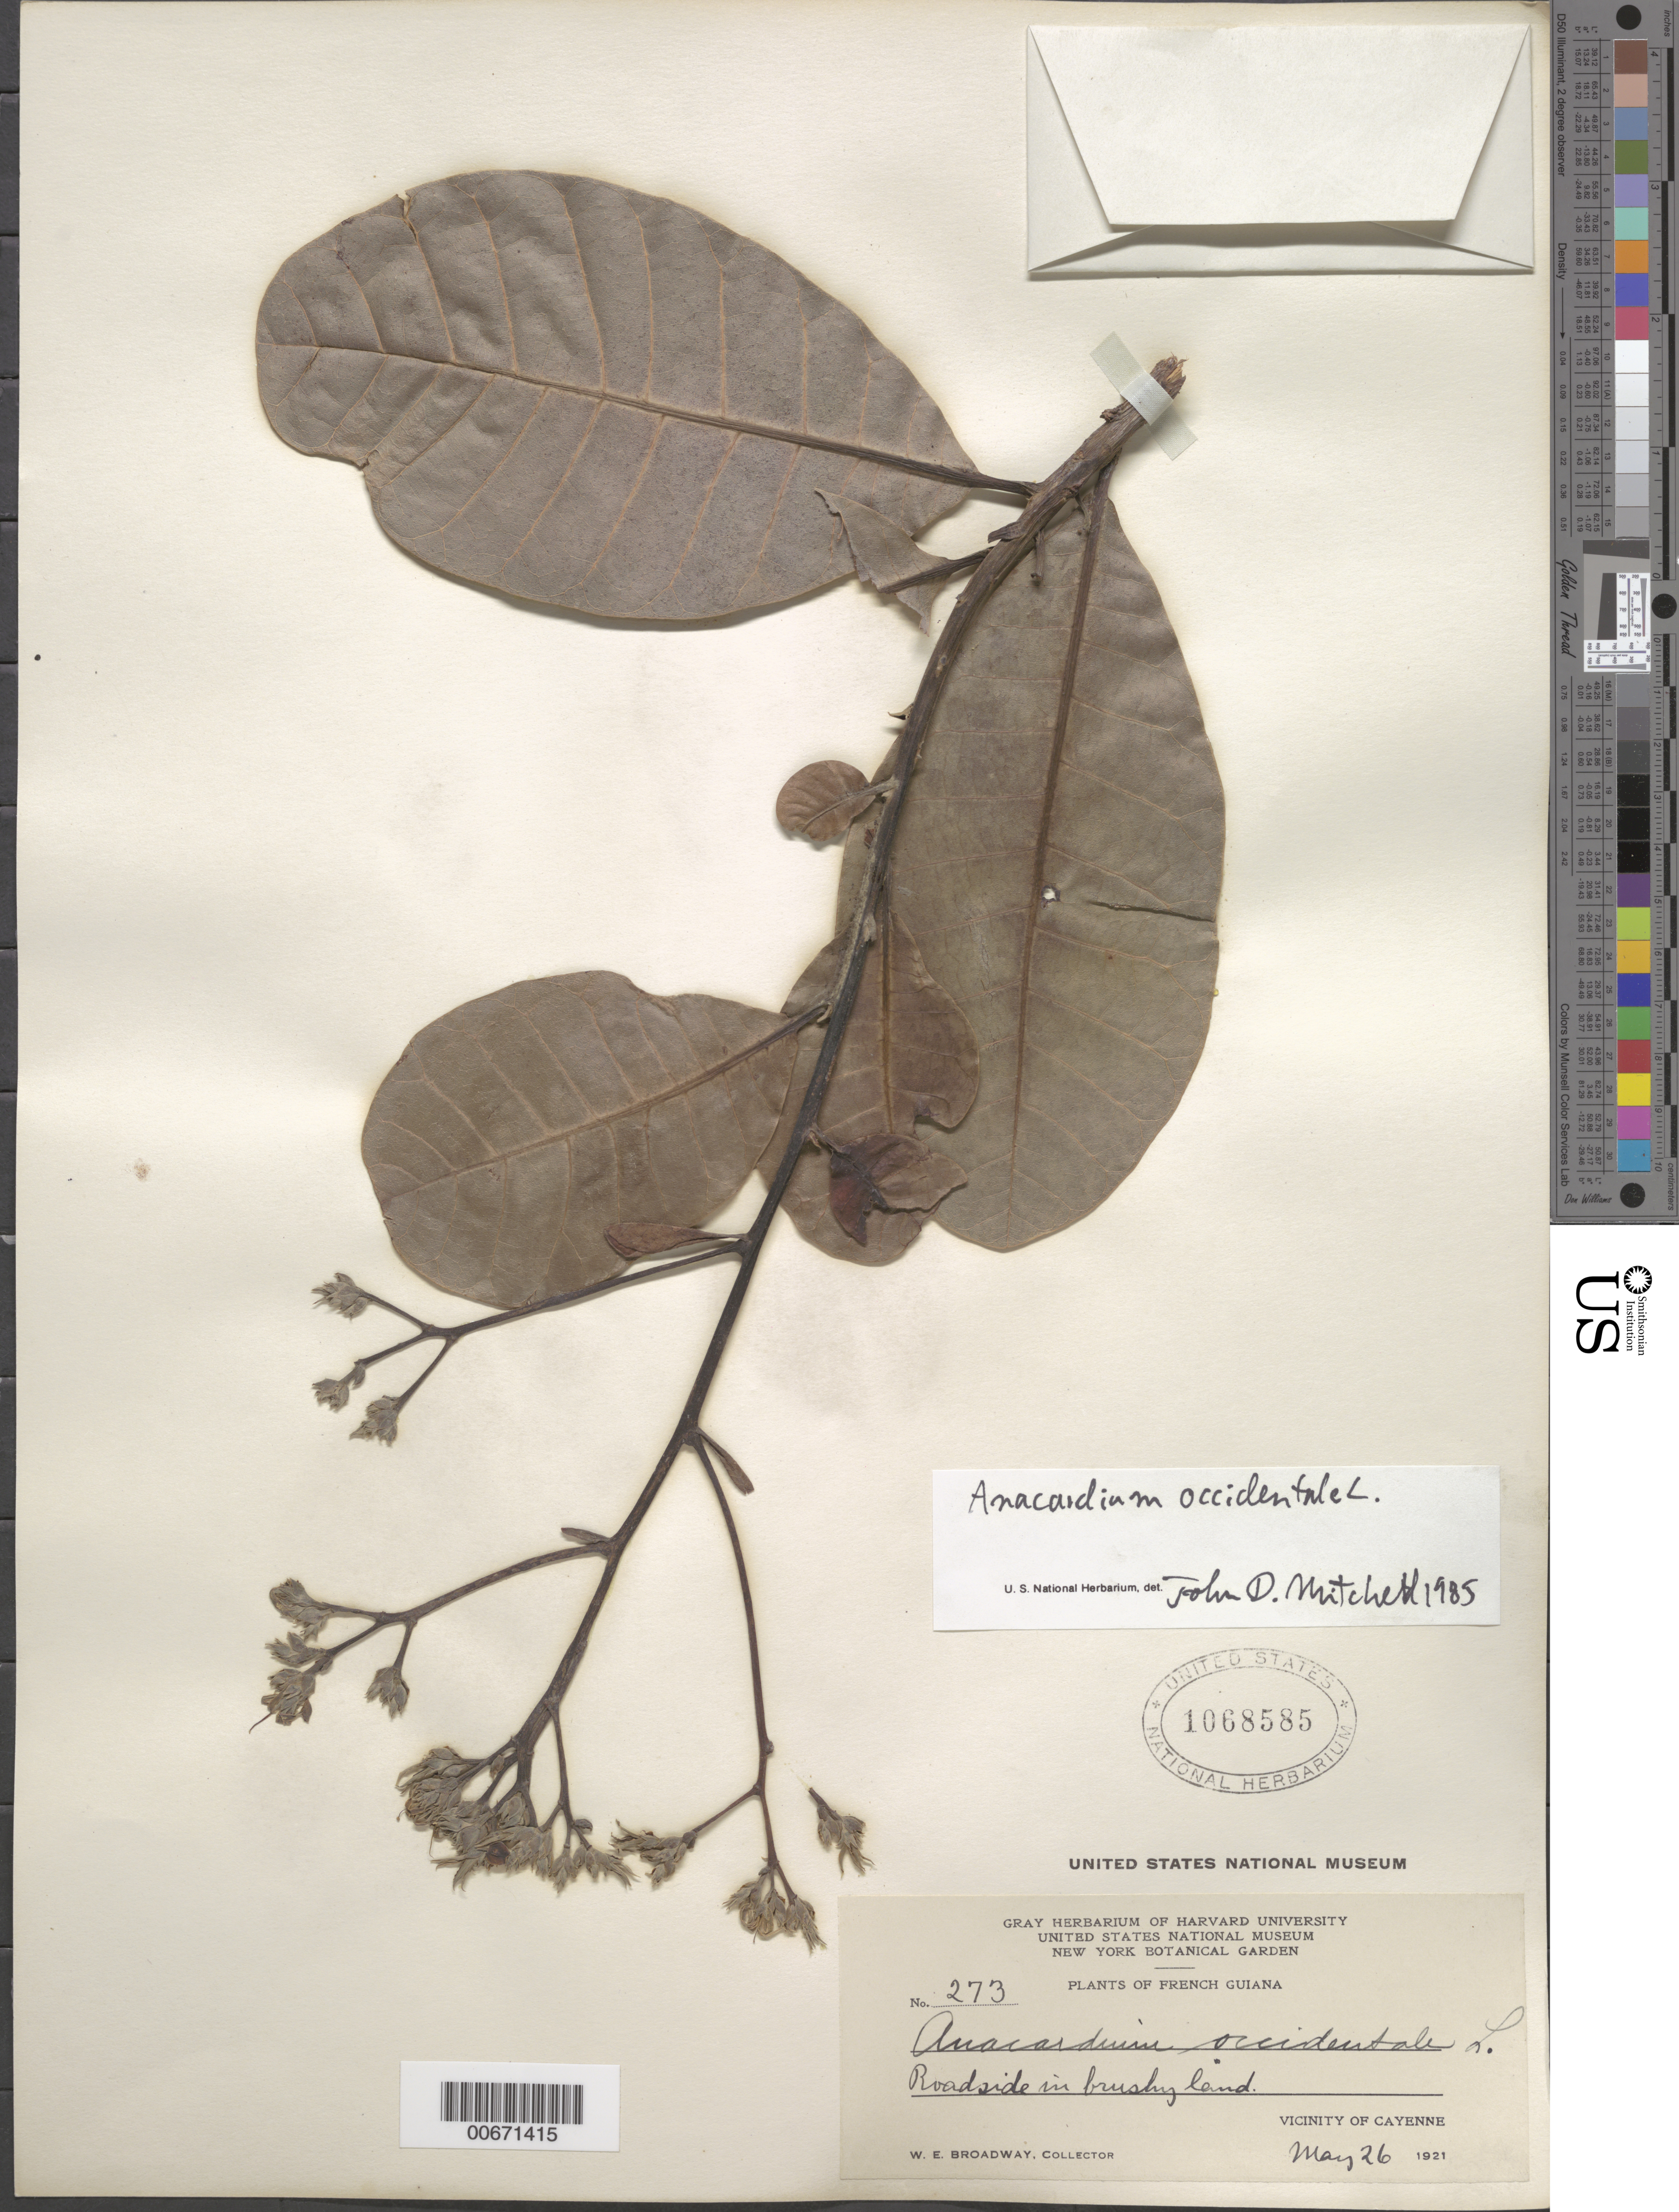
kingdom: Plantae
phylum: Tracheophyta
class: Magnoliopsida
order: Sapindales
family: Anacardiaceae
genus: Anacardium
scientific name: Anacardium occidentale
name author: L.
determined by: Mitchell, John D.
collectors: W. E. Broadway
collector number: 273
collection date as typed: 26-May-21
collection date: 1921-05-26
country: French Guiana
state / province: Cayenne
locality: Cayenne, vic.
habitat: Roadside in brushy land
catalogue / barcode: US 1068585